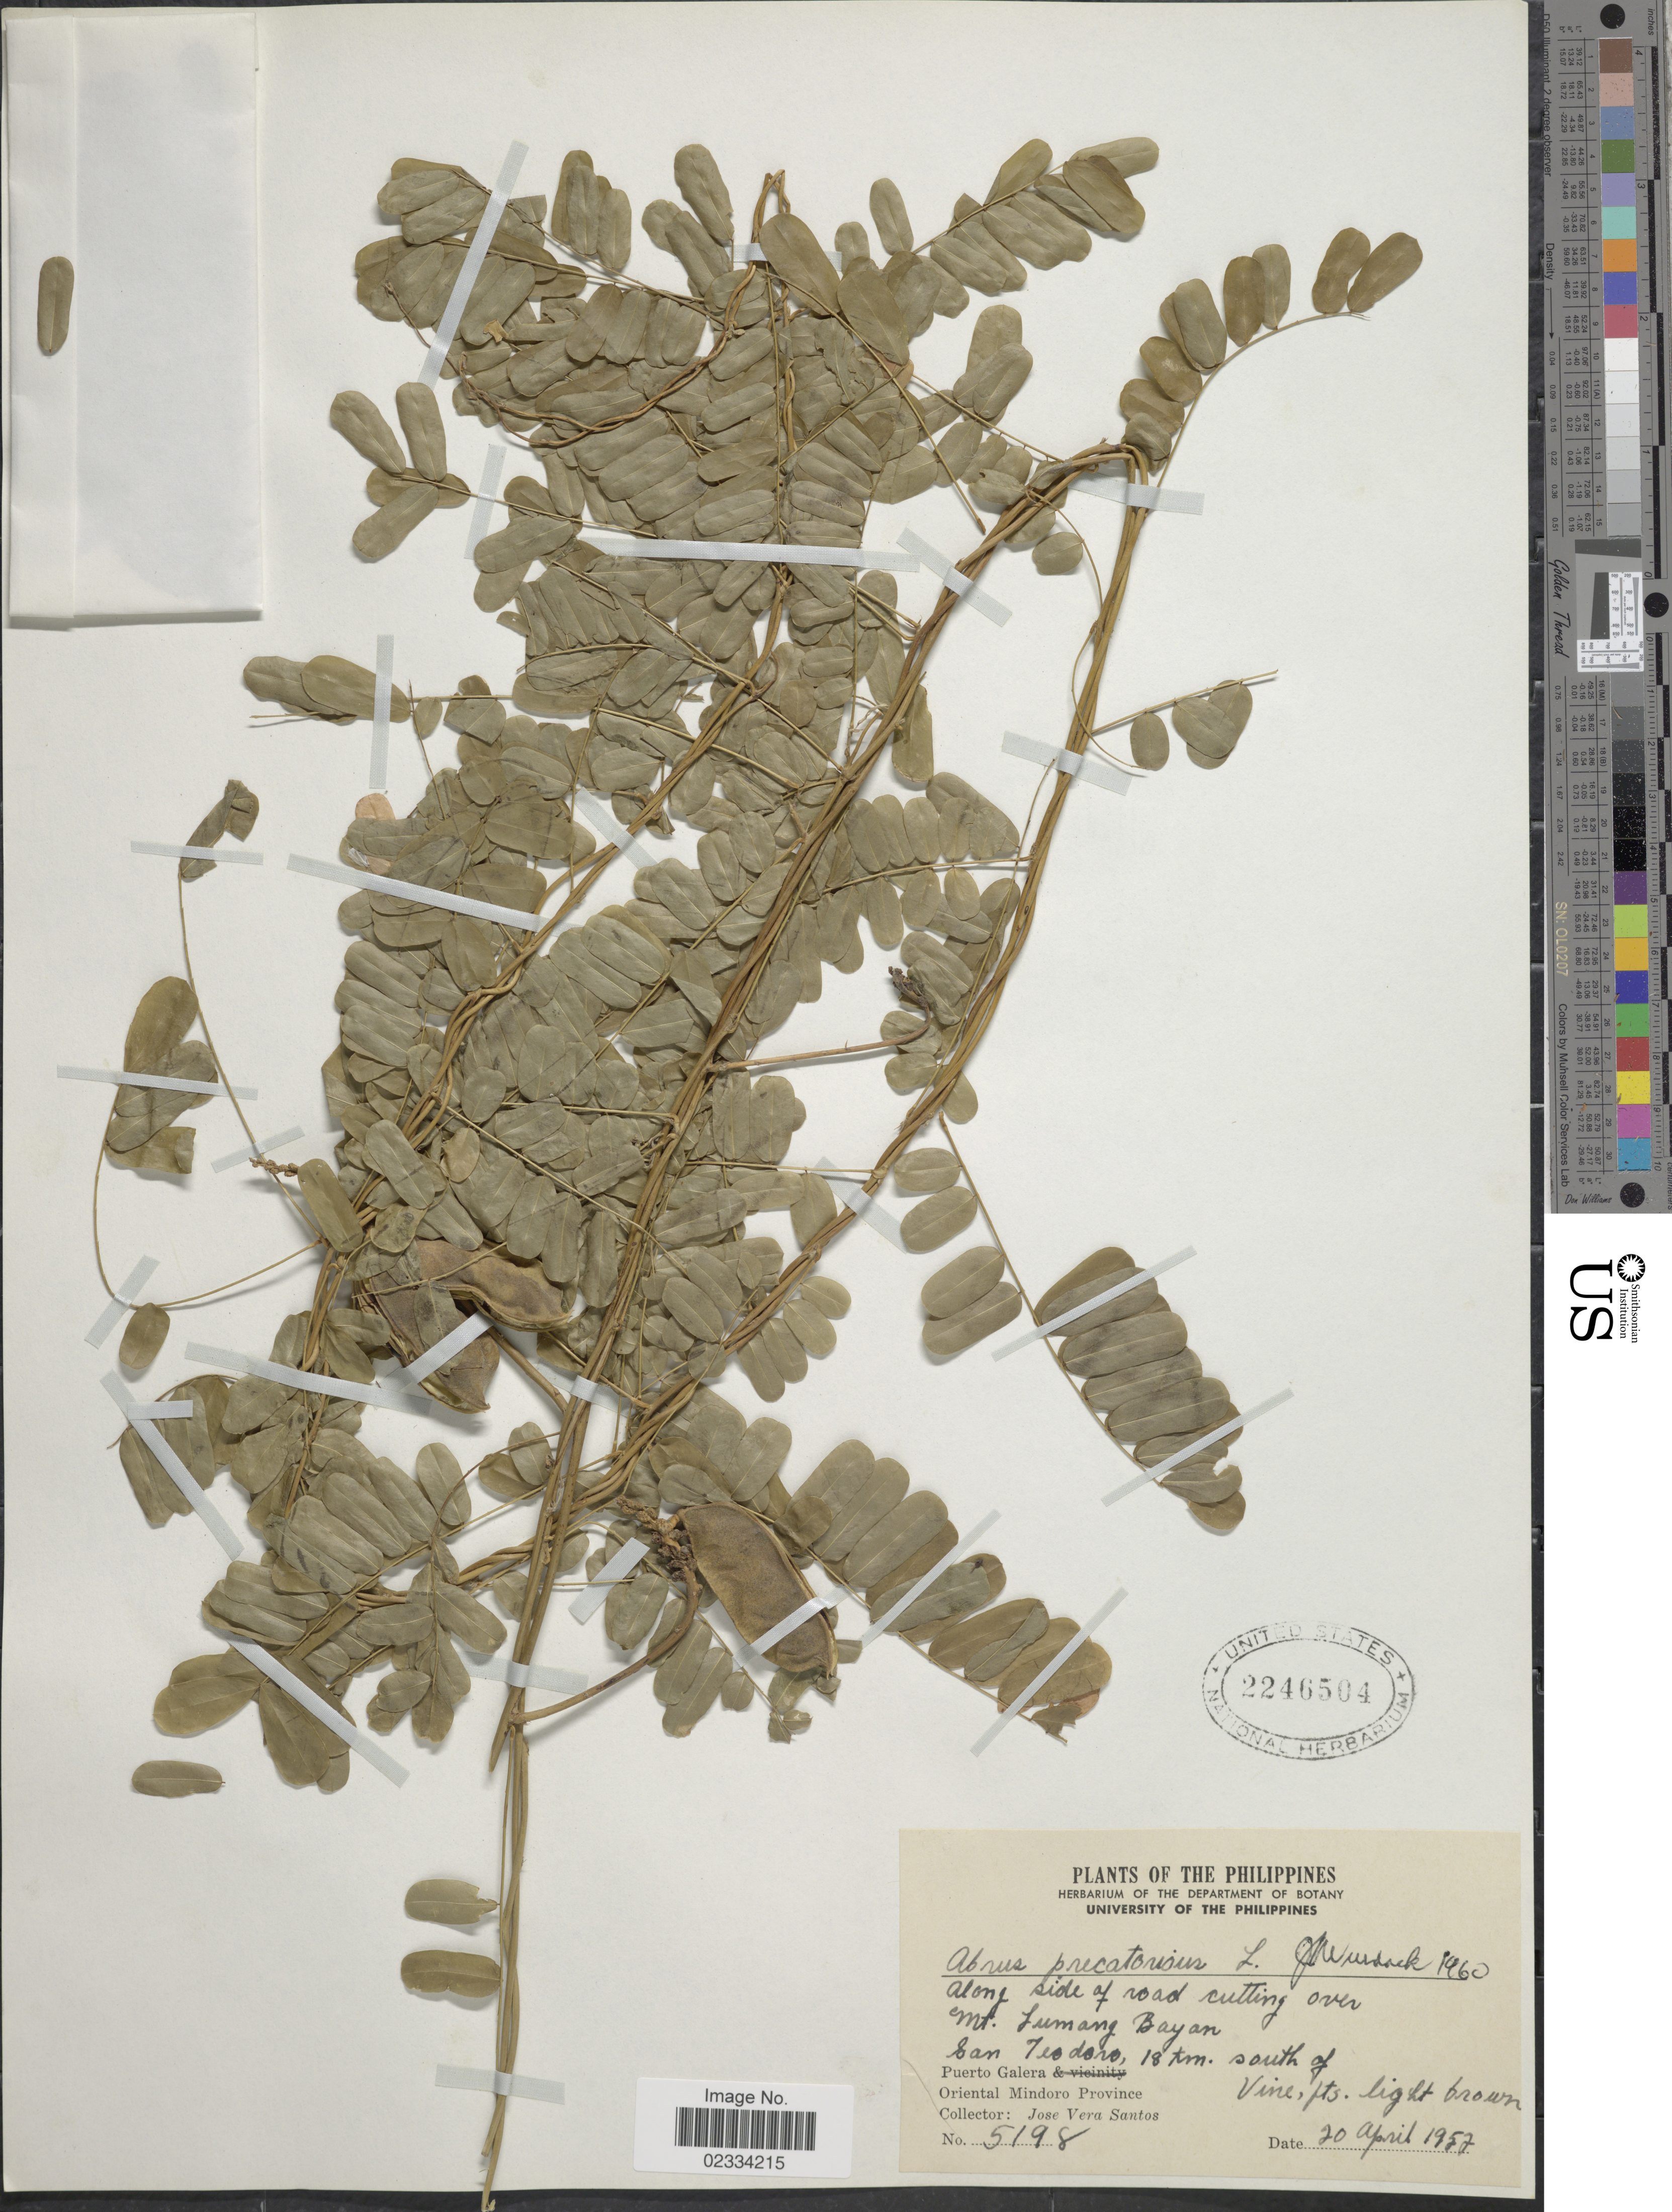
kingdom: Plantae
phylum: Tracheophyta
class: Magnoliopsida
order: Fabales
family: Fabaceae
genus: Abrus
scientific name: Abrus precatorius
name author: L.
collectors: J. Santos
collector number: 5198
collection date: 1957-04-20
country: Philippines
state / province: Mimaropa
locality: Along side of road cutting over Mt. Lumang Bayan. San Terdoro, 18 km. south of Puerta Galeta. Oriental Mindo Province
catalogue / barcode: US 2246504